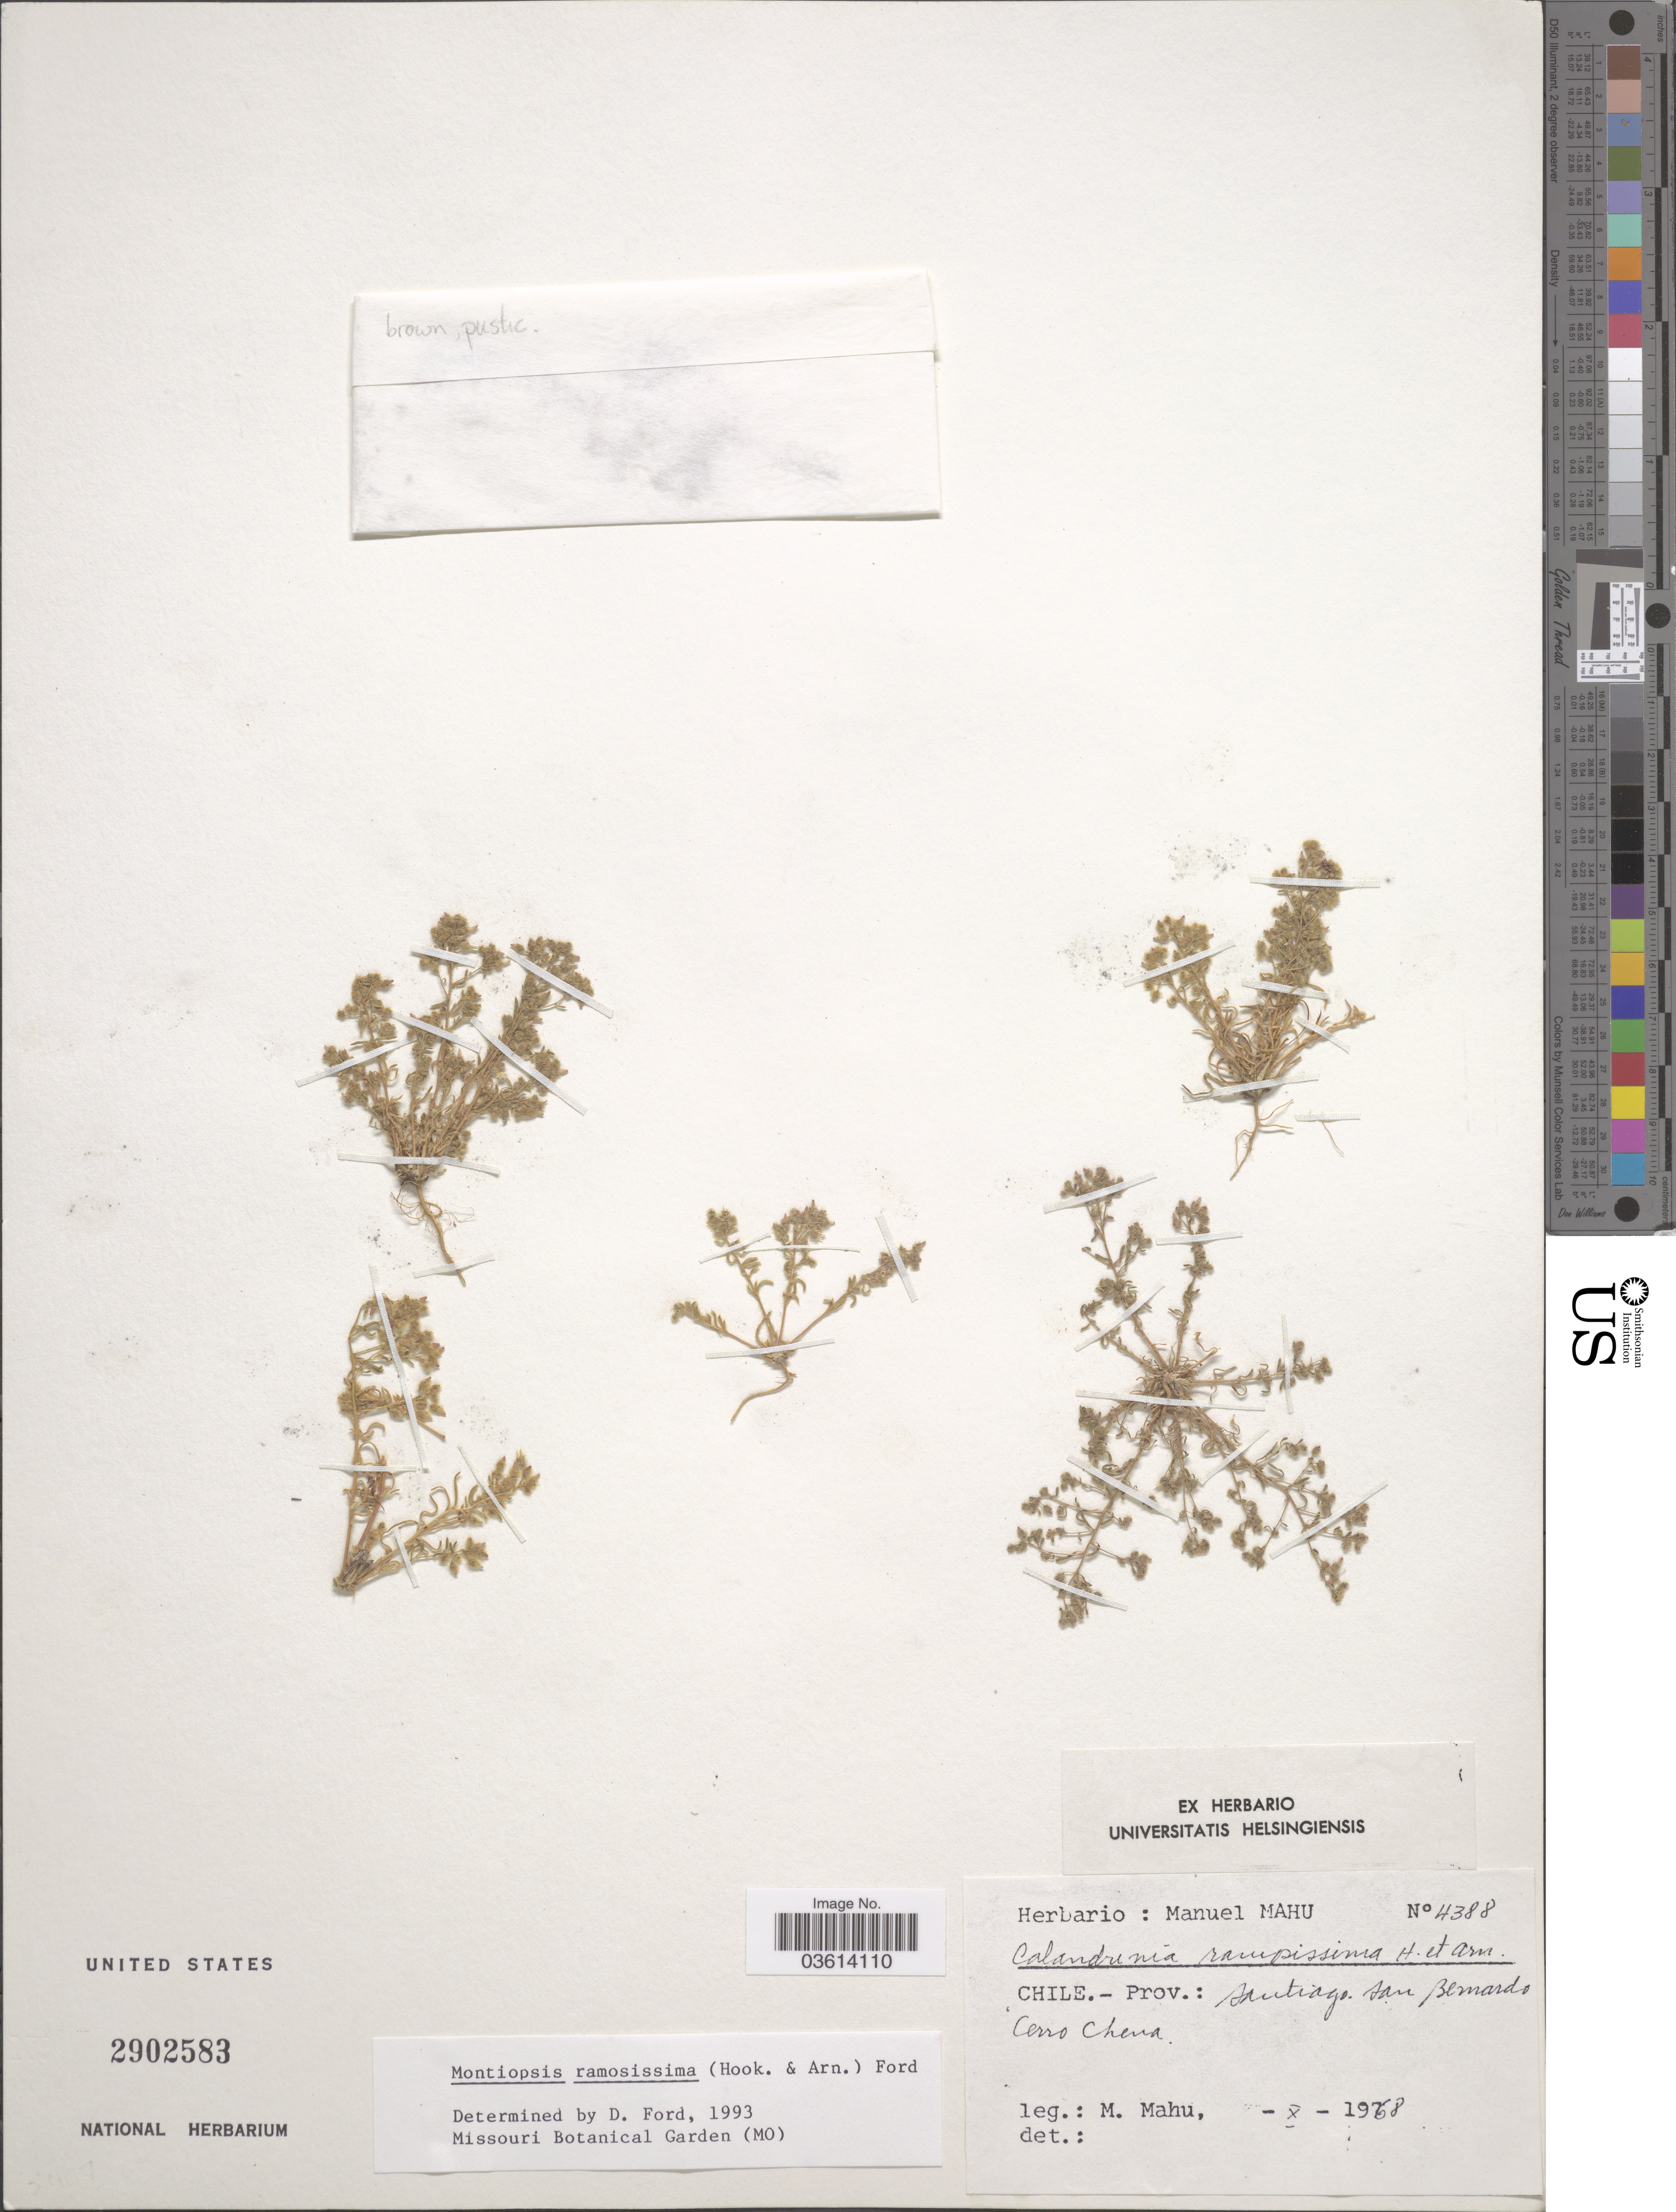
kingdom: Plantae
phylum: Tracheophyta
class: Magnoliopsida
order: Caryophyllales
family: Montiaceae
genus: Montiopsis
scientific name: Montiopsis ramossima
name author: (Hook. & Arn.) D.I. Ford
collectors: M. Mahu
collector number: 4388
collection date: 1968-10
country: Chile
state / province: Región Metropolitana (RM)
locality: Prov.: Santiago. San Bernardo. Cerro Chena.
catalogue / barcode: US 2902583